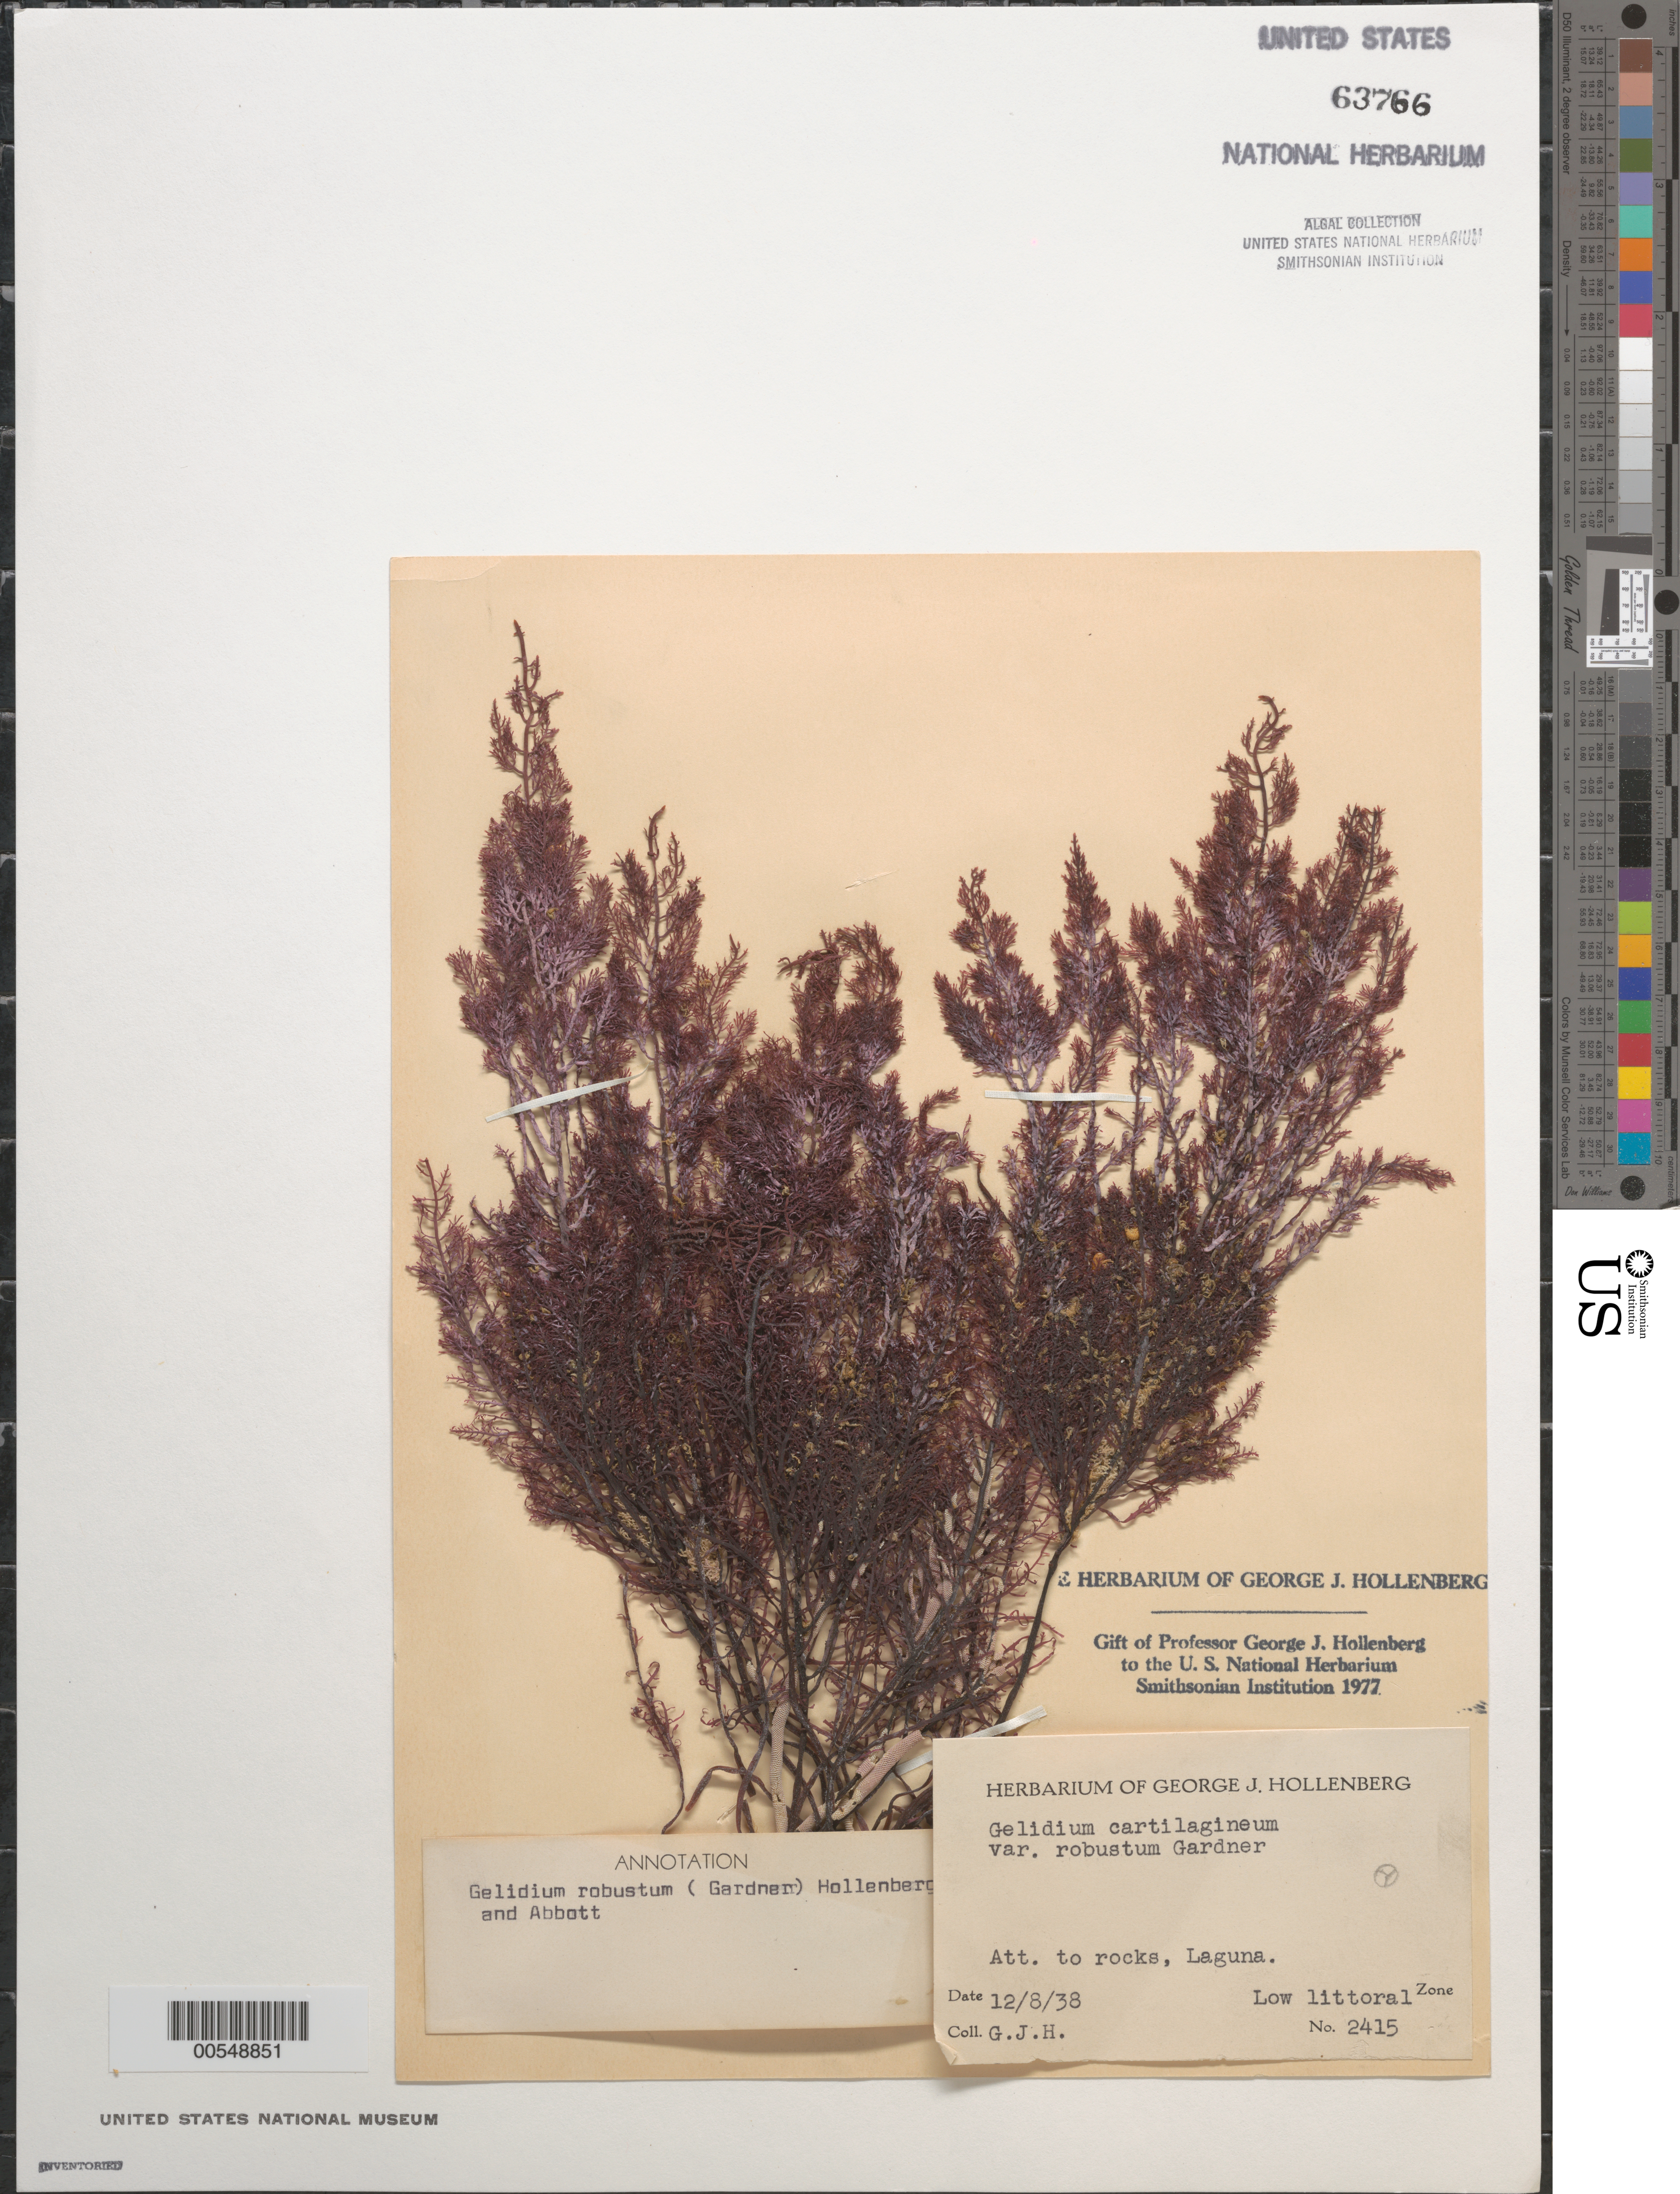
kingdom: Plantae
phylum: Rhodophyta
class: Florideophyceae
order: Gelidiales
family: Gelidiaceae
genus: Gelidium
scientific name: Gelidium robustum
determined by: Hollenberg, George J.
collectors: G. Hollenberg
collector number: GJH 2415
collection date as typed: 08 Dec 1938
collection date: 1938-12-08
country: United States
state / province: California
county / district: Orange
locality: Laguna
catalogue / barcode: US 63766